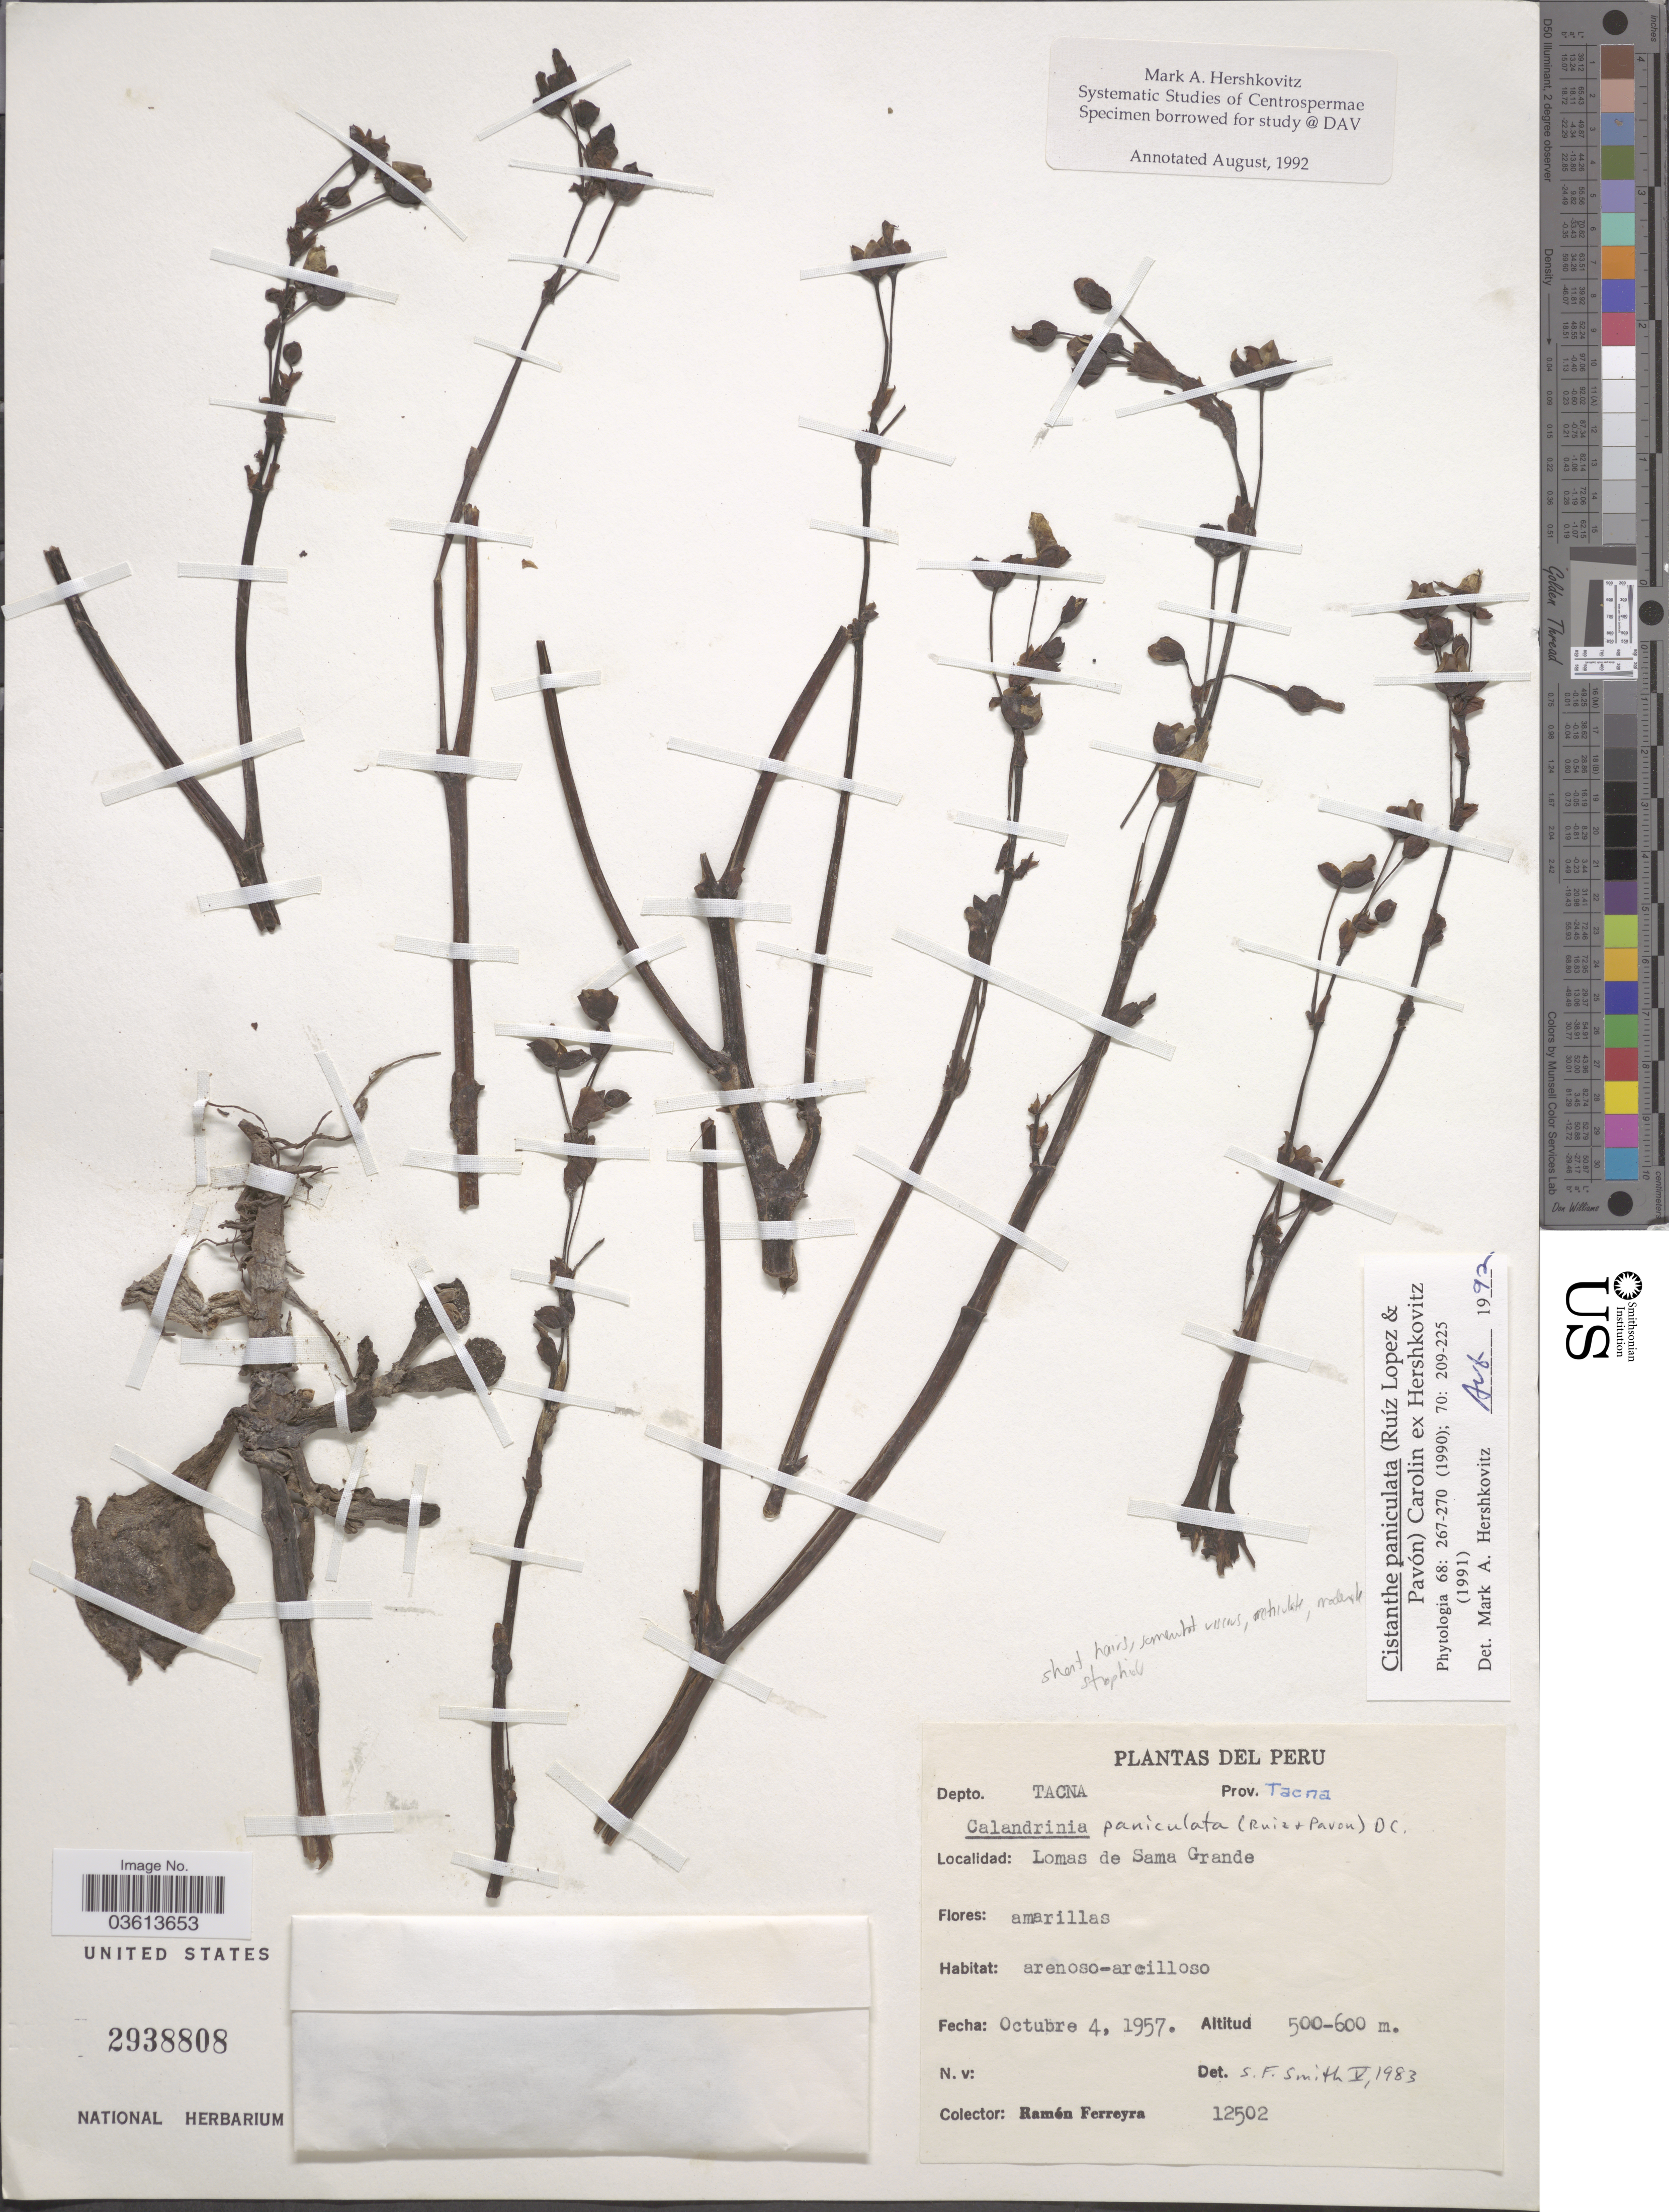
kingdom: Plantae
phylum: Tracheophyta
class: Magnoliopsida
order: Caryophyllales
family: Montiaceae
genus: Cistanthe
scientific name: Cistanthe paniculata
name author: (DC.) Carolin ex Hershk.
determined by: Hershkovitz, M. A.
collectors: R. A. Ferreyra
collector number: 12502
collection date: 1957-10-04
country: Peru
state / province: Tacna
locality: Depto. Tacna. Lomas de Sama Grande.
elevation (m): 500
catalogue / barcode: US 2938808